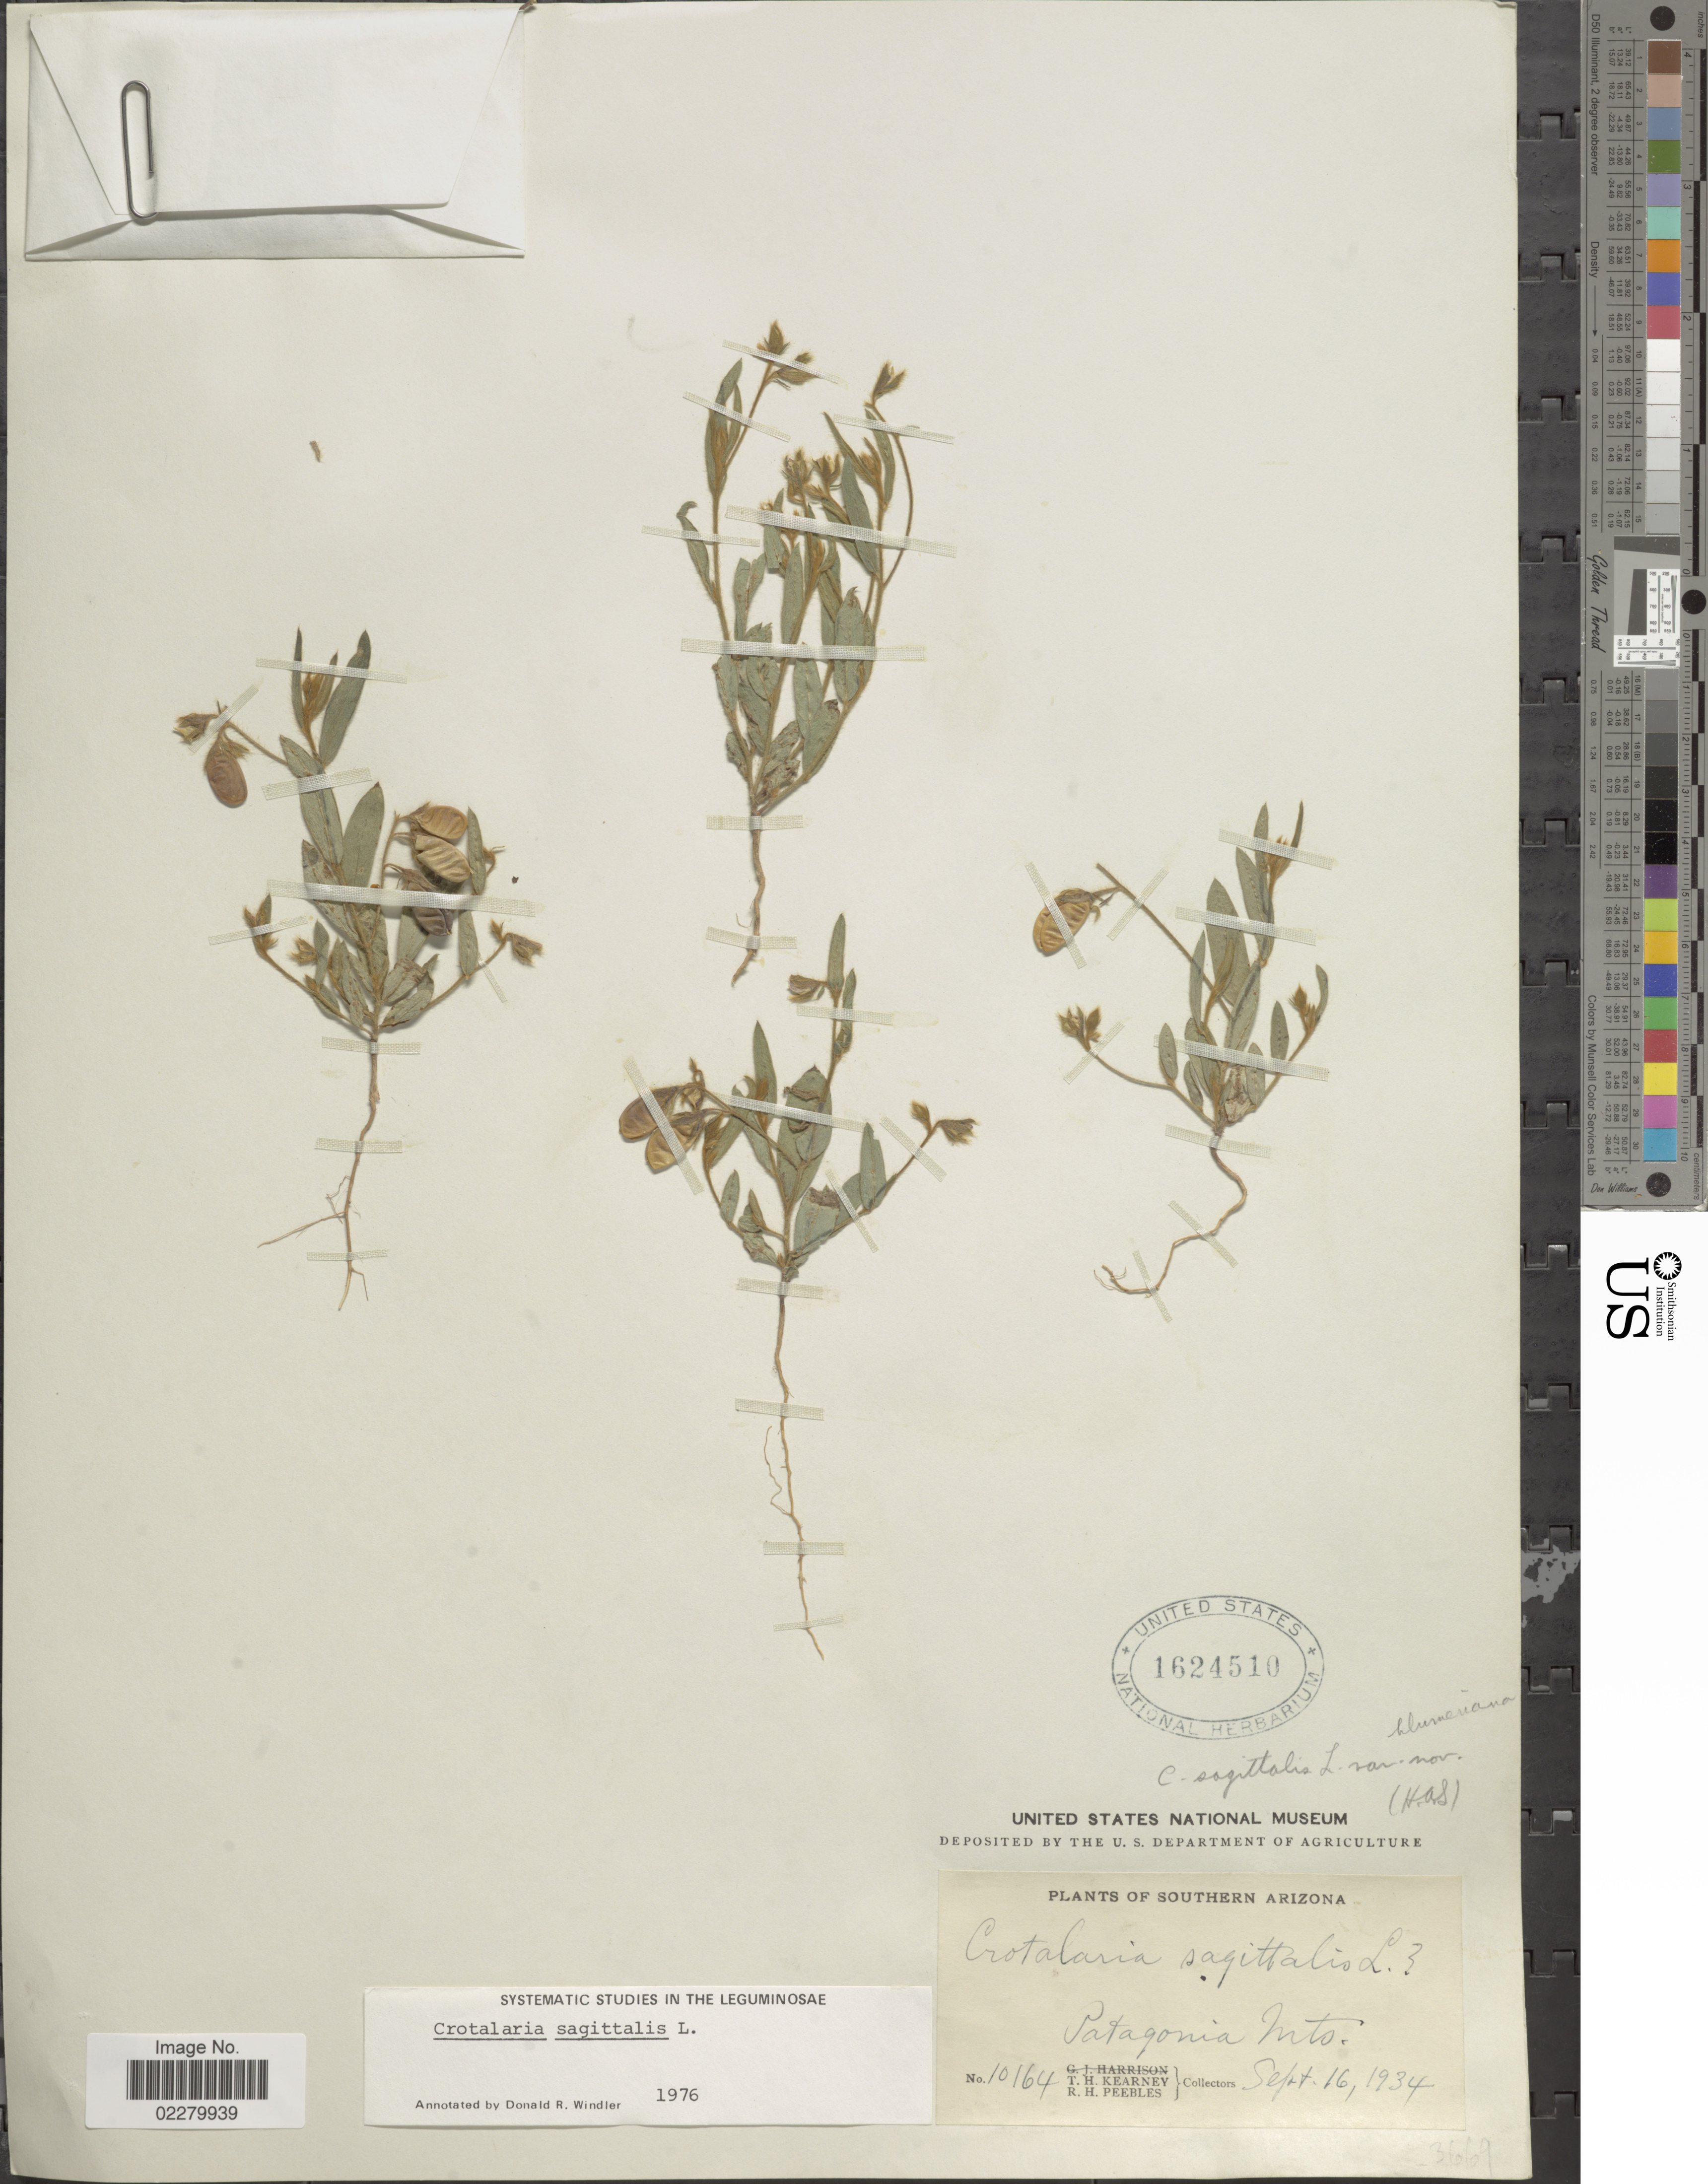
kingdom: Plantae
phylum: Tracheophyta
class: Magnoliopsida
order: Fabales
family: Fabaceae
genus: Crotalaria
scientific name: Crotalaria sagittalis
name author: L.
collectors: T. H. Kearney & R. H. Peebles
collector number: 10164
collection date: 1934-09-16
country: United States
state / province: Arizona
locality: Southern Arizona. Patagonia Mts.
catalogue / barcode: US 1624510